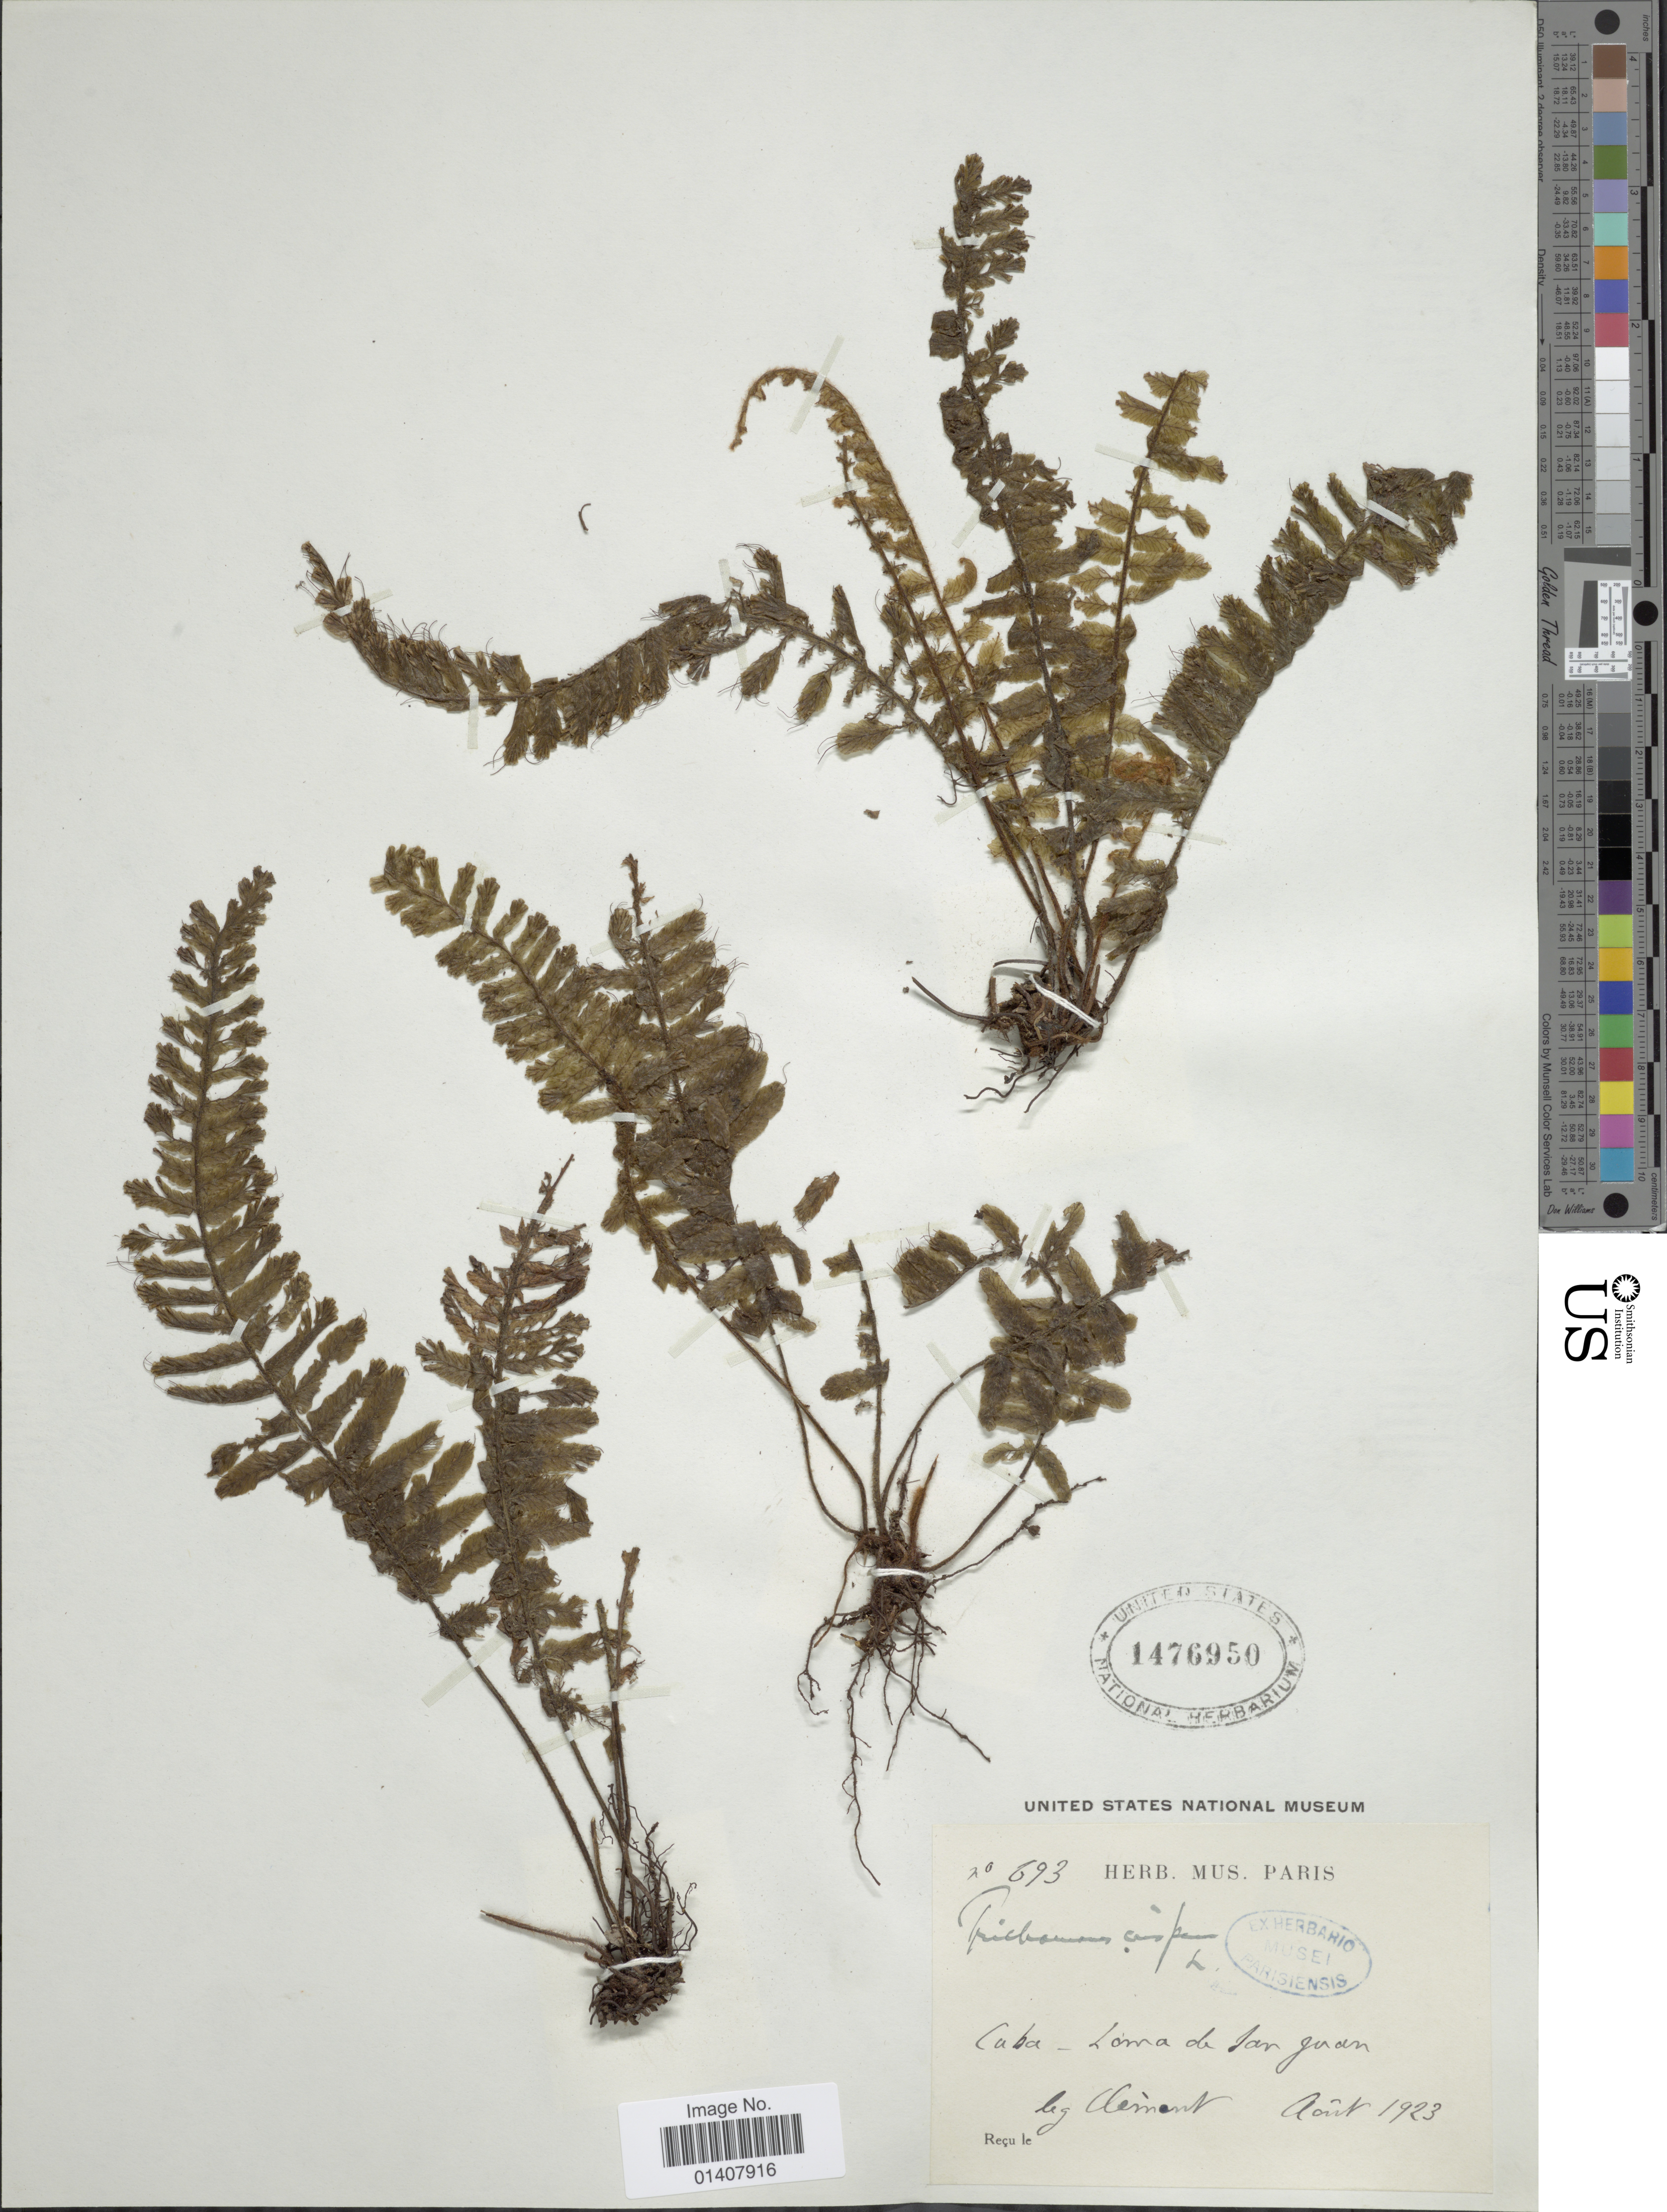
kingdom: Plantae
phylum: Tracheophyta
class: Polypodiopsida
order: Hymenophyllales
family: Hymenophyllaceae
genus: Trichomanes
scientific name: Trichomanes crispum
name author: L.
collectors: Clément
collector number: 693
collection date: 1923-08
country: Cuba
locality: Loma de San Juan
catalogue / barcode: US 1476950